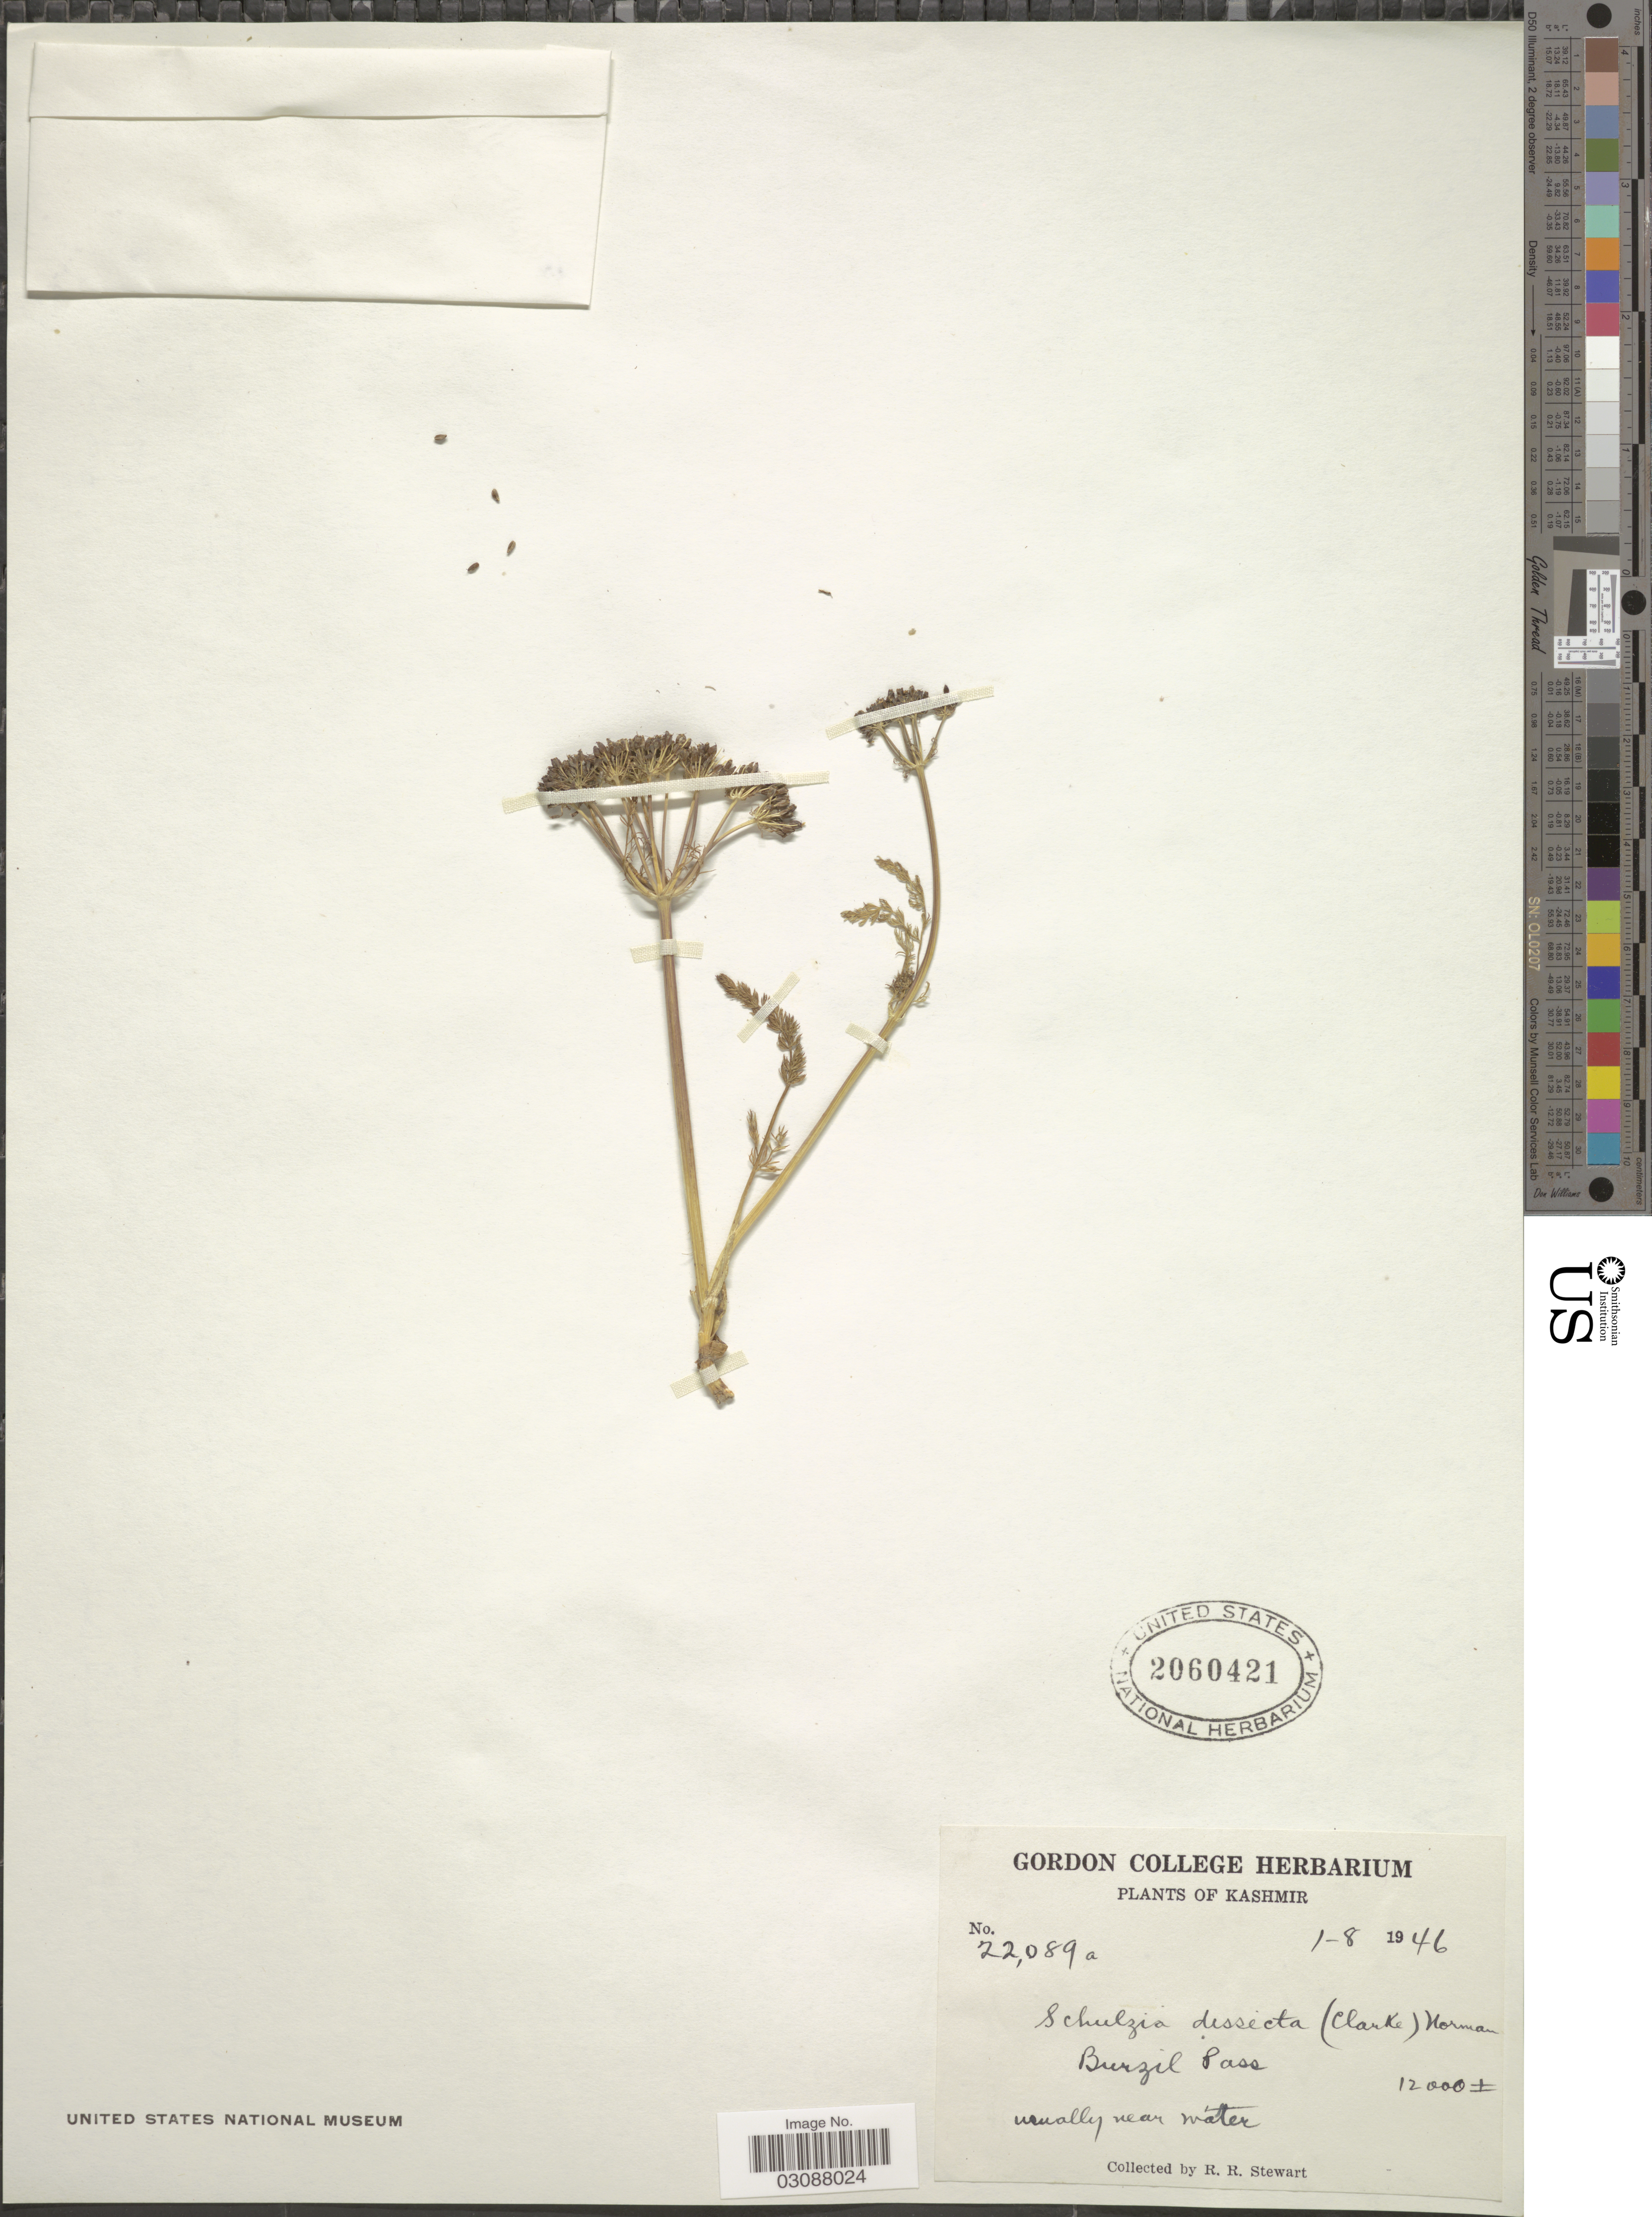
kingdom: Plantae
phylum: Tracheophyta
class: Magnoliopsida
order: Apiales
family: Apiaceae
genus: Schulzia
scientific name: Schulzia dissecta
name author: (C.B. Clarke) C. Norman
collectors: R. Stewart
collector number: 22089a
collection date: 1946-08-01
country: India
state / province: Jammu and Kashmir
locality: Burzil Pass usually near water. Kashmir.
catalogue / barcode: US 2060421